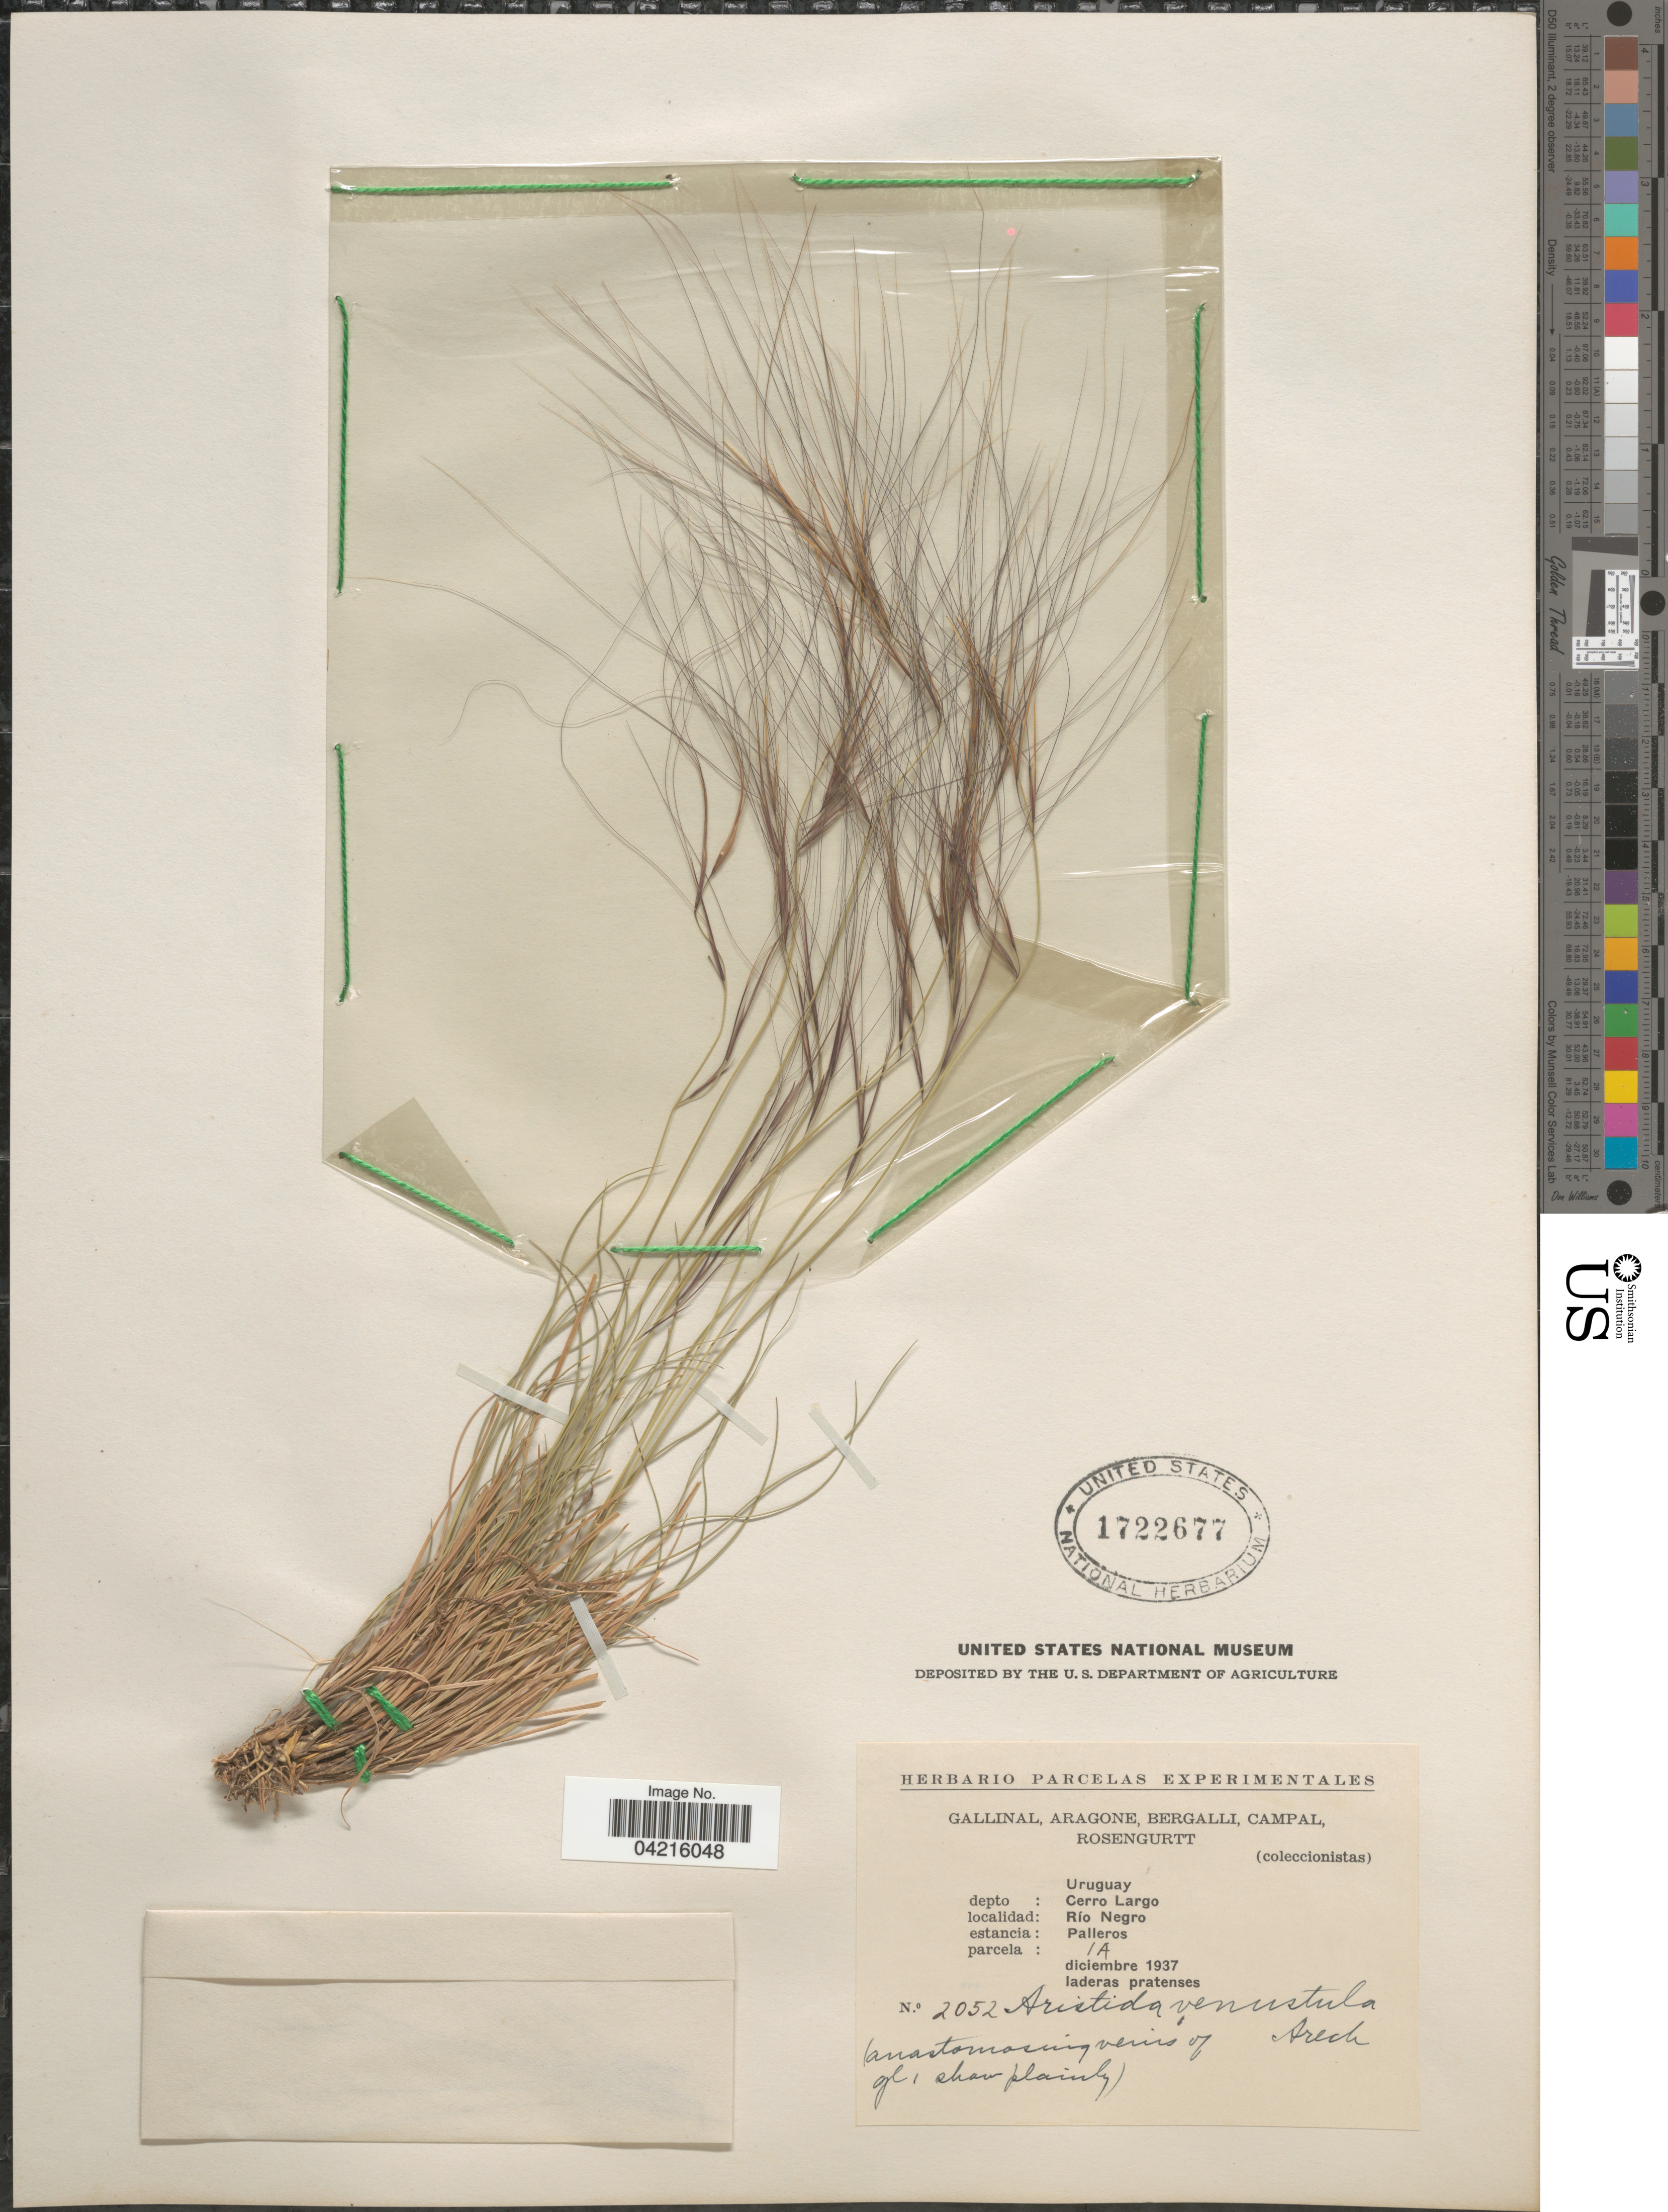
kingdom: Plantae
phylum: Tracheophyta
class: Liliopsida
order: Poales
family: Poaceae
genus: Aristida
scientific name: Aristida venesuelae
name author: Henr.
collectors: -. Gallinal, -- Aragone, -- Bergalli, -- Campal & Rosengurtt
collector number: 2052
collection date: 1937-12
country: Uruguay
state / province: Cerro Largo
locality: Depto: Cerro Largo. Río Negro. Estanca Palleros. Parcela: 1A.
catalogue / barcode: US 1722677